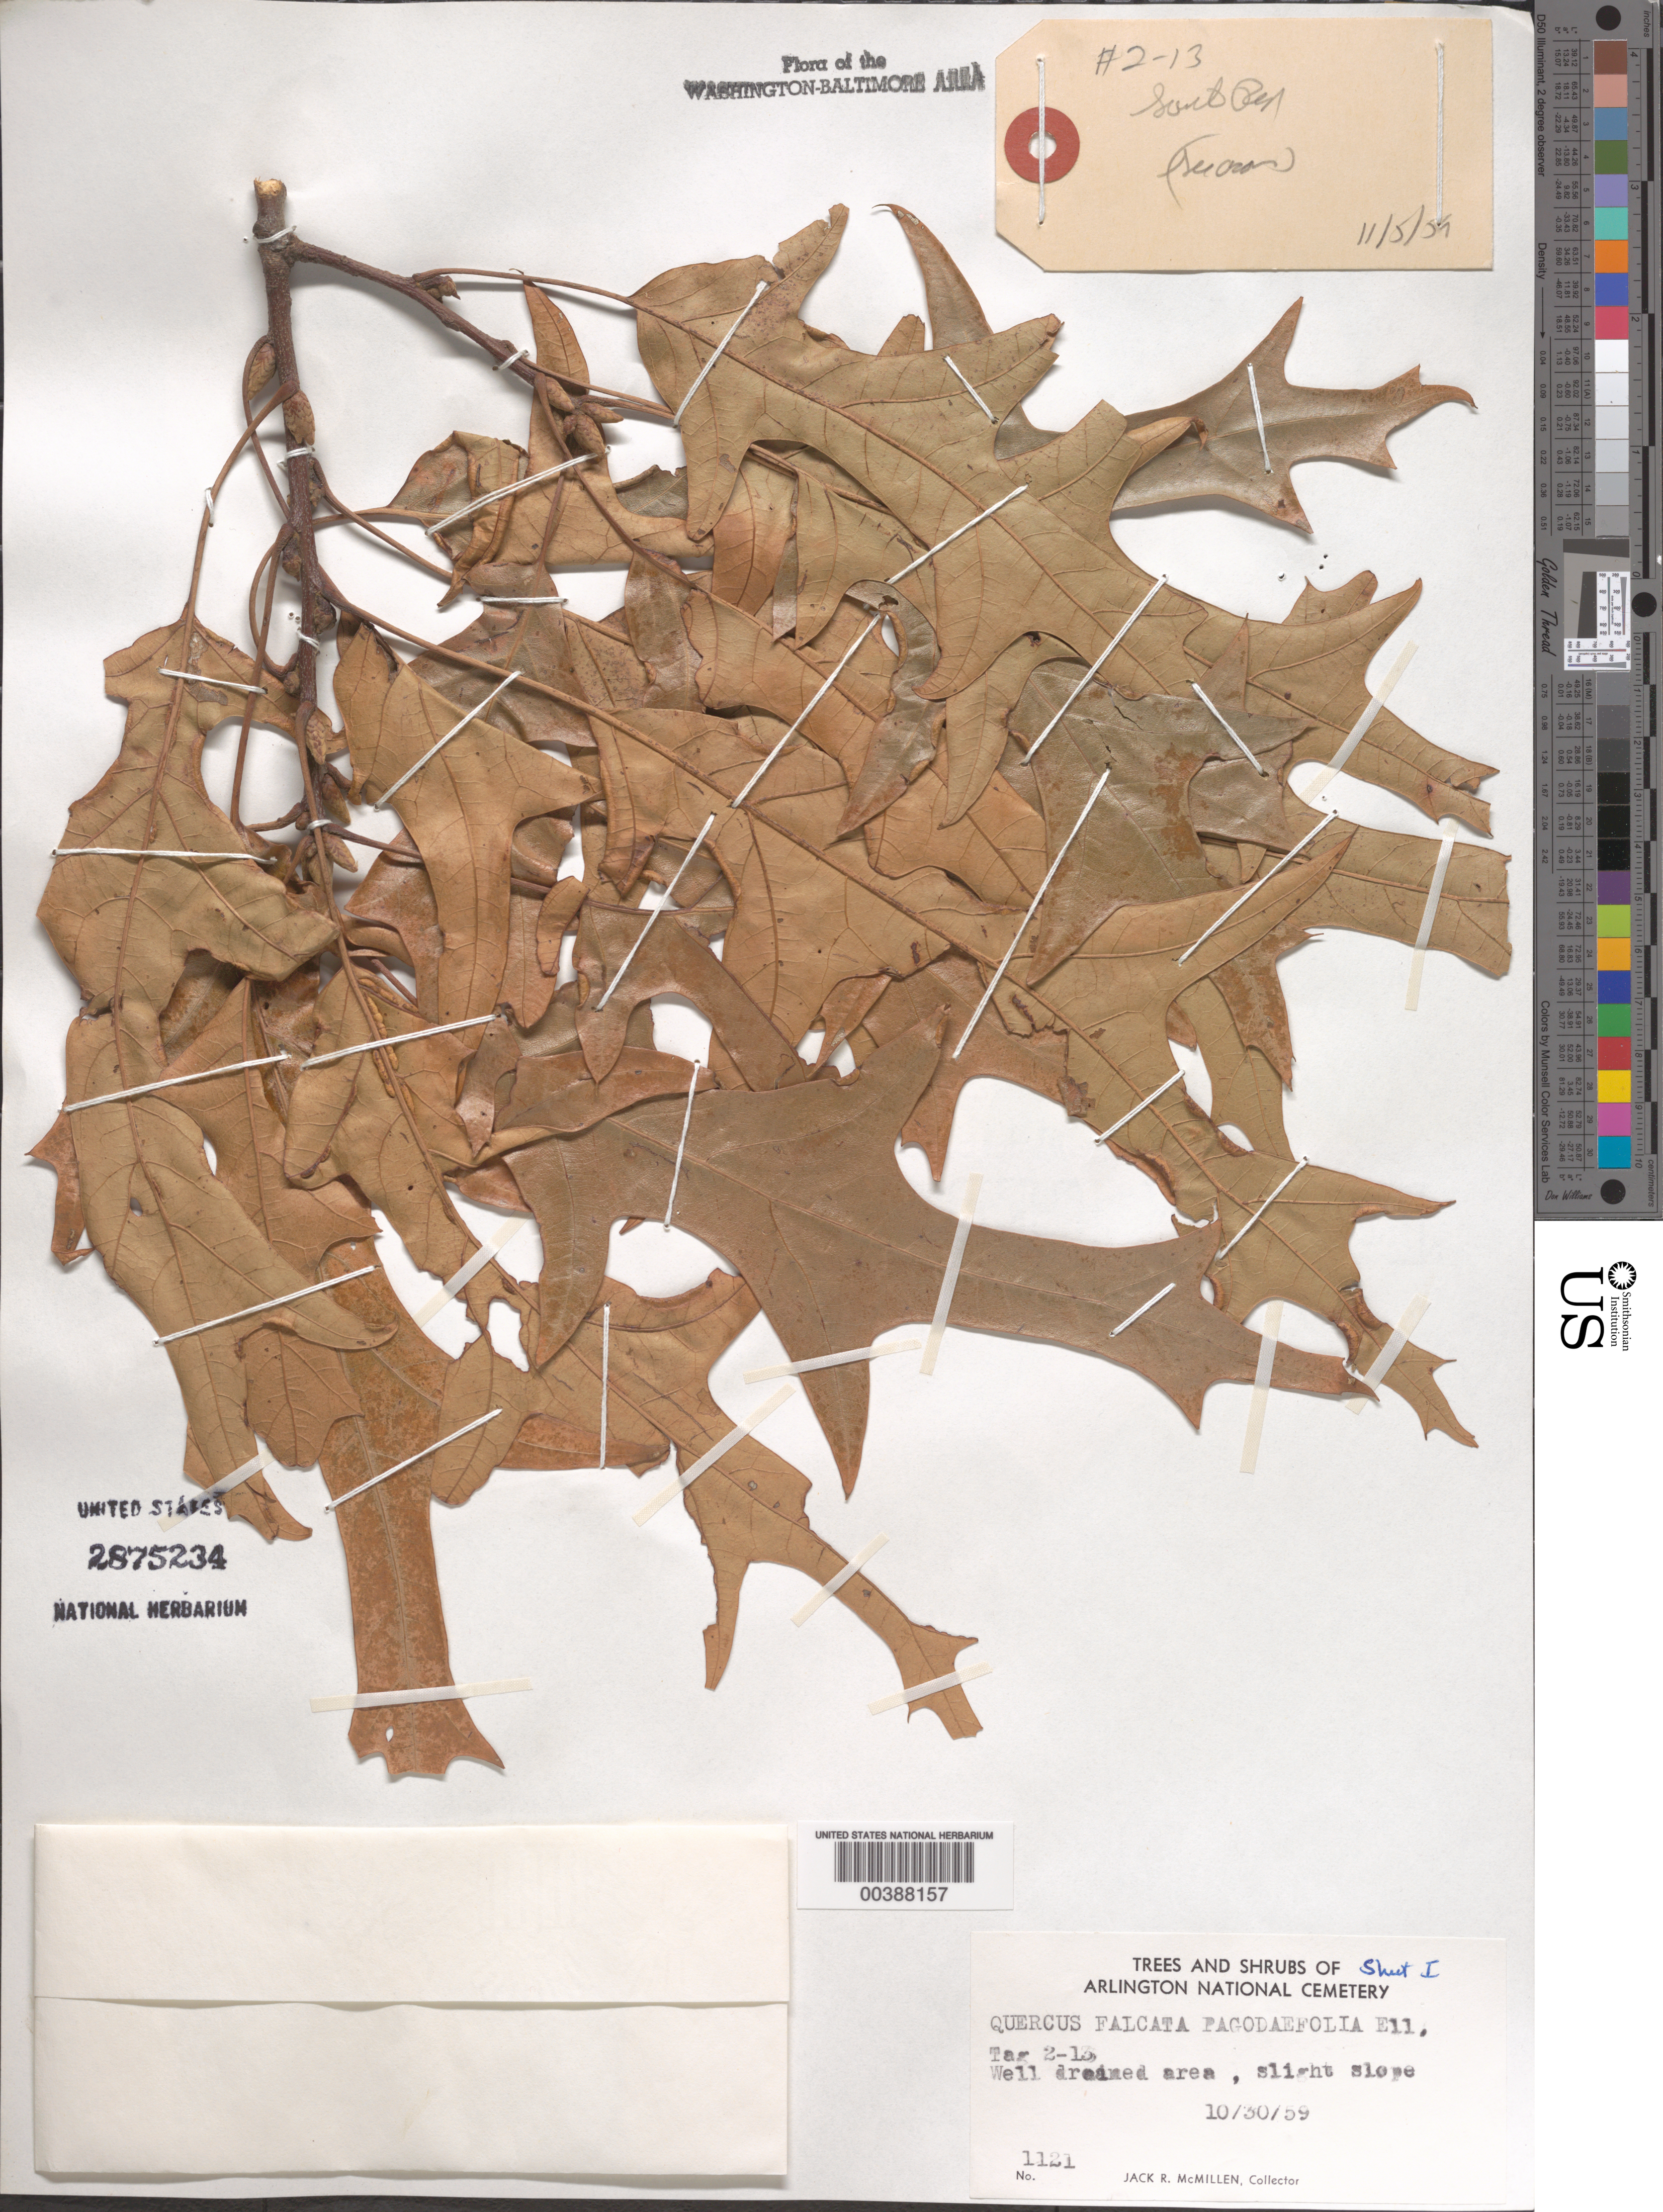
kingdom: Plantae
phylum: Tracheophyta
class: Magnoliopsida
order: Fagales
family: Fagaceae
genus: Quercus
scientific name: Quercus falcata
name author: Michx.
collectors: J. McMillen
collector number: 1121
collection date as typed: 30 Oct 1959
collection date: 1959-10-30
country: United States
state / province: Virginia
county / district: Arlington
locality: Arlington National Cemetery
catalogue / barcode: US 2875234